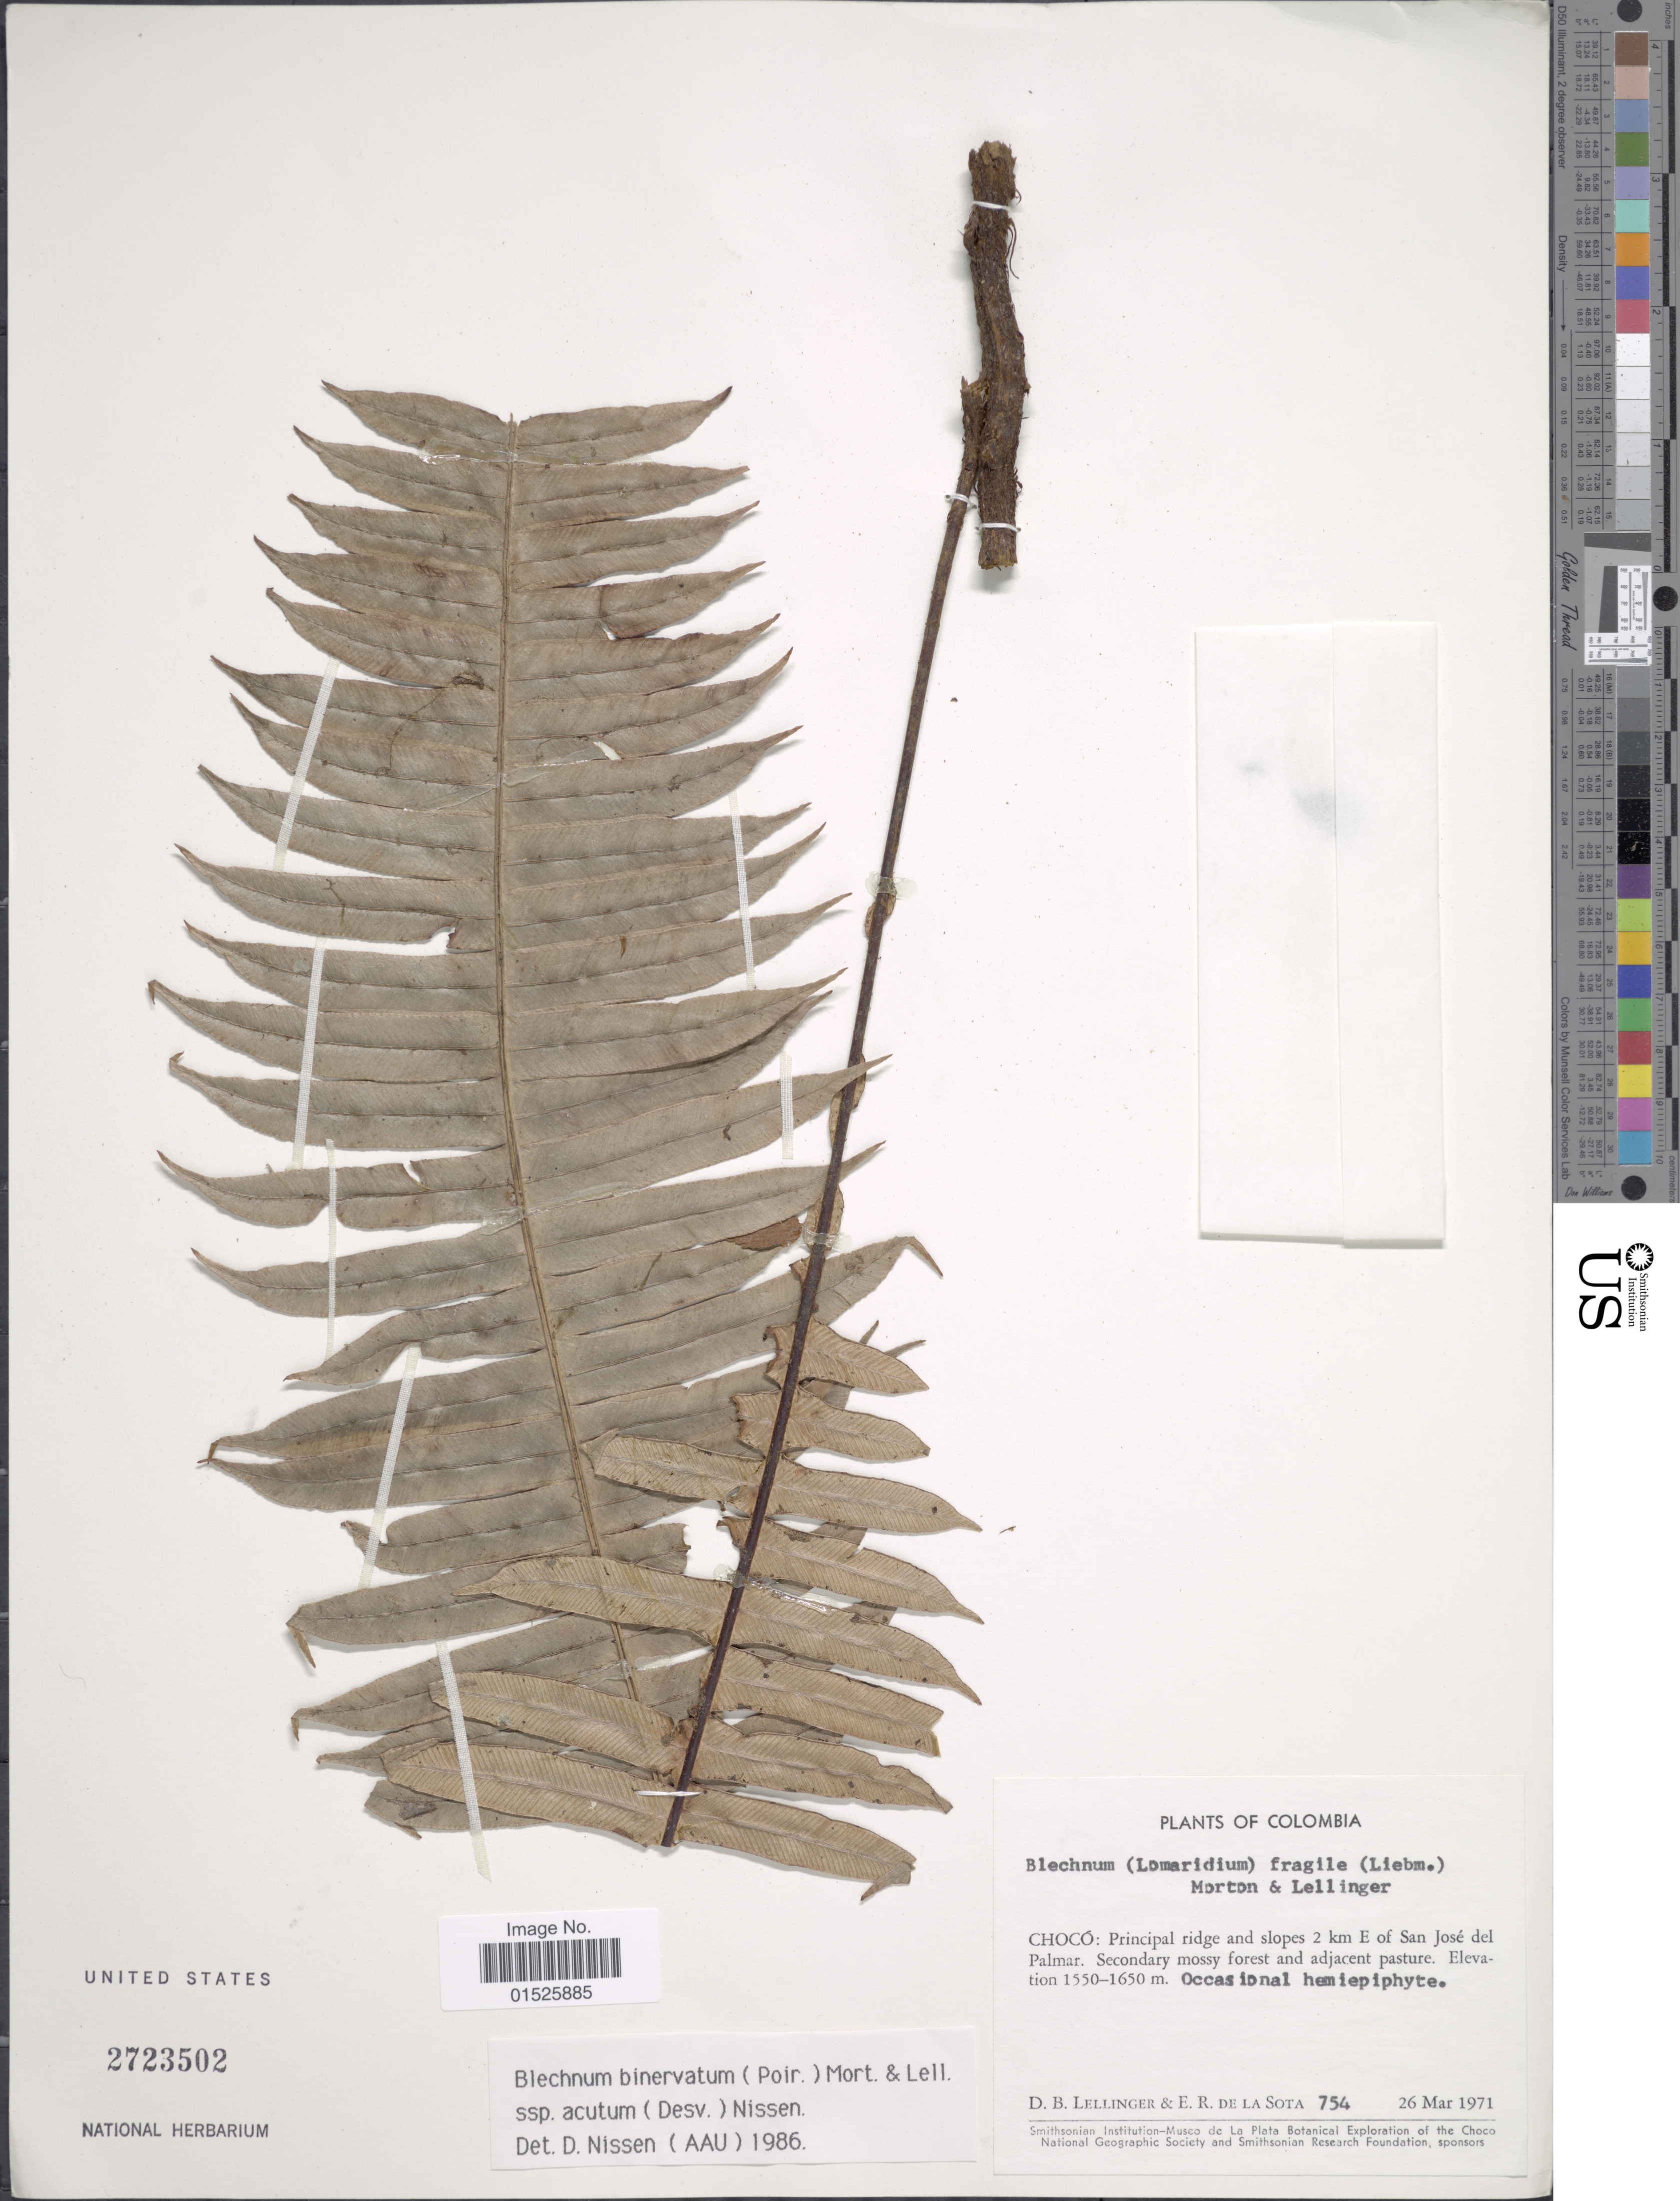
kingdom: Plantae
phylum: Tracheophyta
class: Polypodiopsida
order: Polypodiales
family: Blechnaceae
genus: Blechnum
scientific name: Blechnum fragile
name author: (Liebm.) C.V. Morton & Lellinger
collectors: D. B. Lellinger & E. R. de la Sota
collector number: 754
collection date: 1971-03-26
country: Colombia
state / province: Chocó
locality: Principal ridge and slopes 2 km E of San José del Palmar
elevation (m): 1550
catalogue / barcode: US 2723502